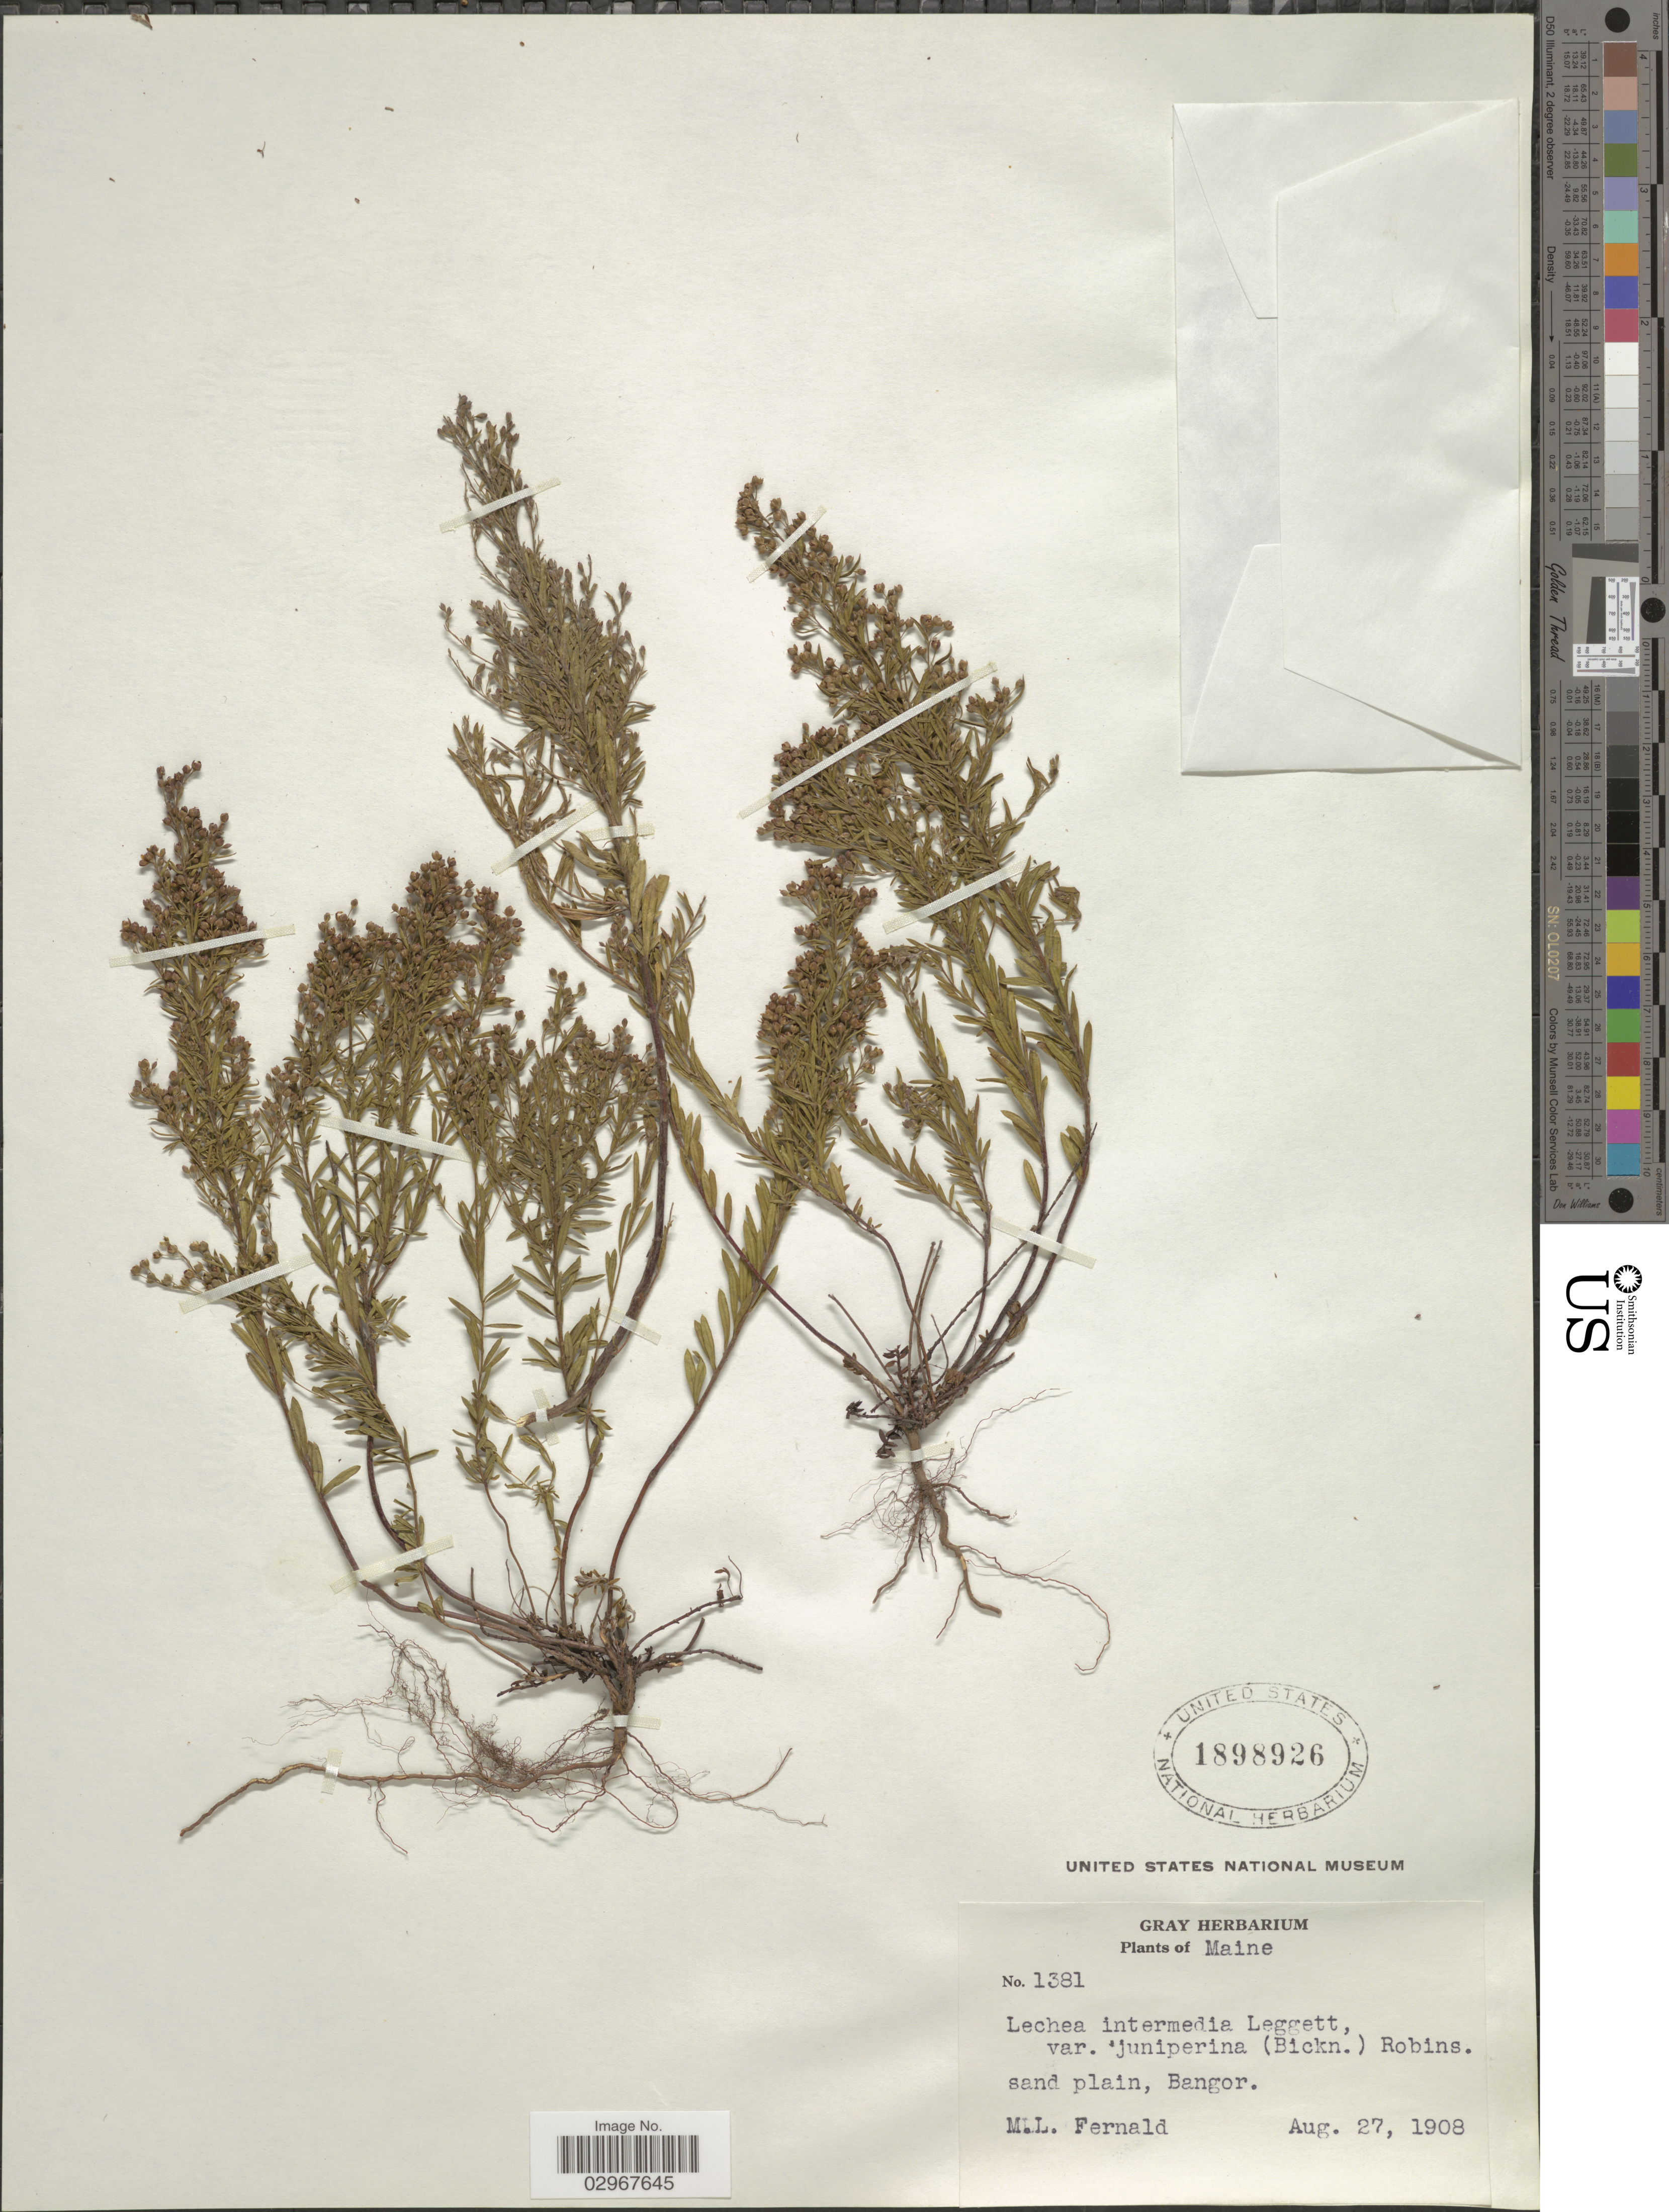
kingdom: Plantae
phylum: Tracheophyta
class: Magnoliopsida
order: Malvales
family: Cistaceae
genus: Lechea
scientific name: Lechea intermedia var. juniperina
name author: (E.P. Bicknell) B.L. Rob.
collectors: M. L. Fernald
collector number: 1381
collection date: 1908-08-27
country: United States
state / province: Maine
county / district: Penobscot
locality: Bangor.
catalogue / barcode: US 1898926